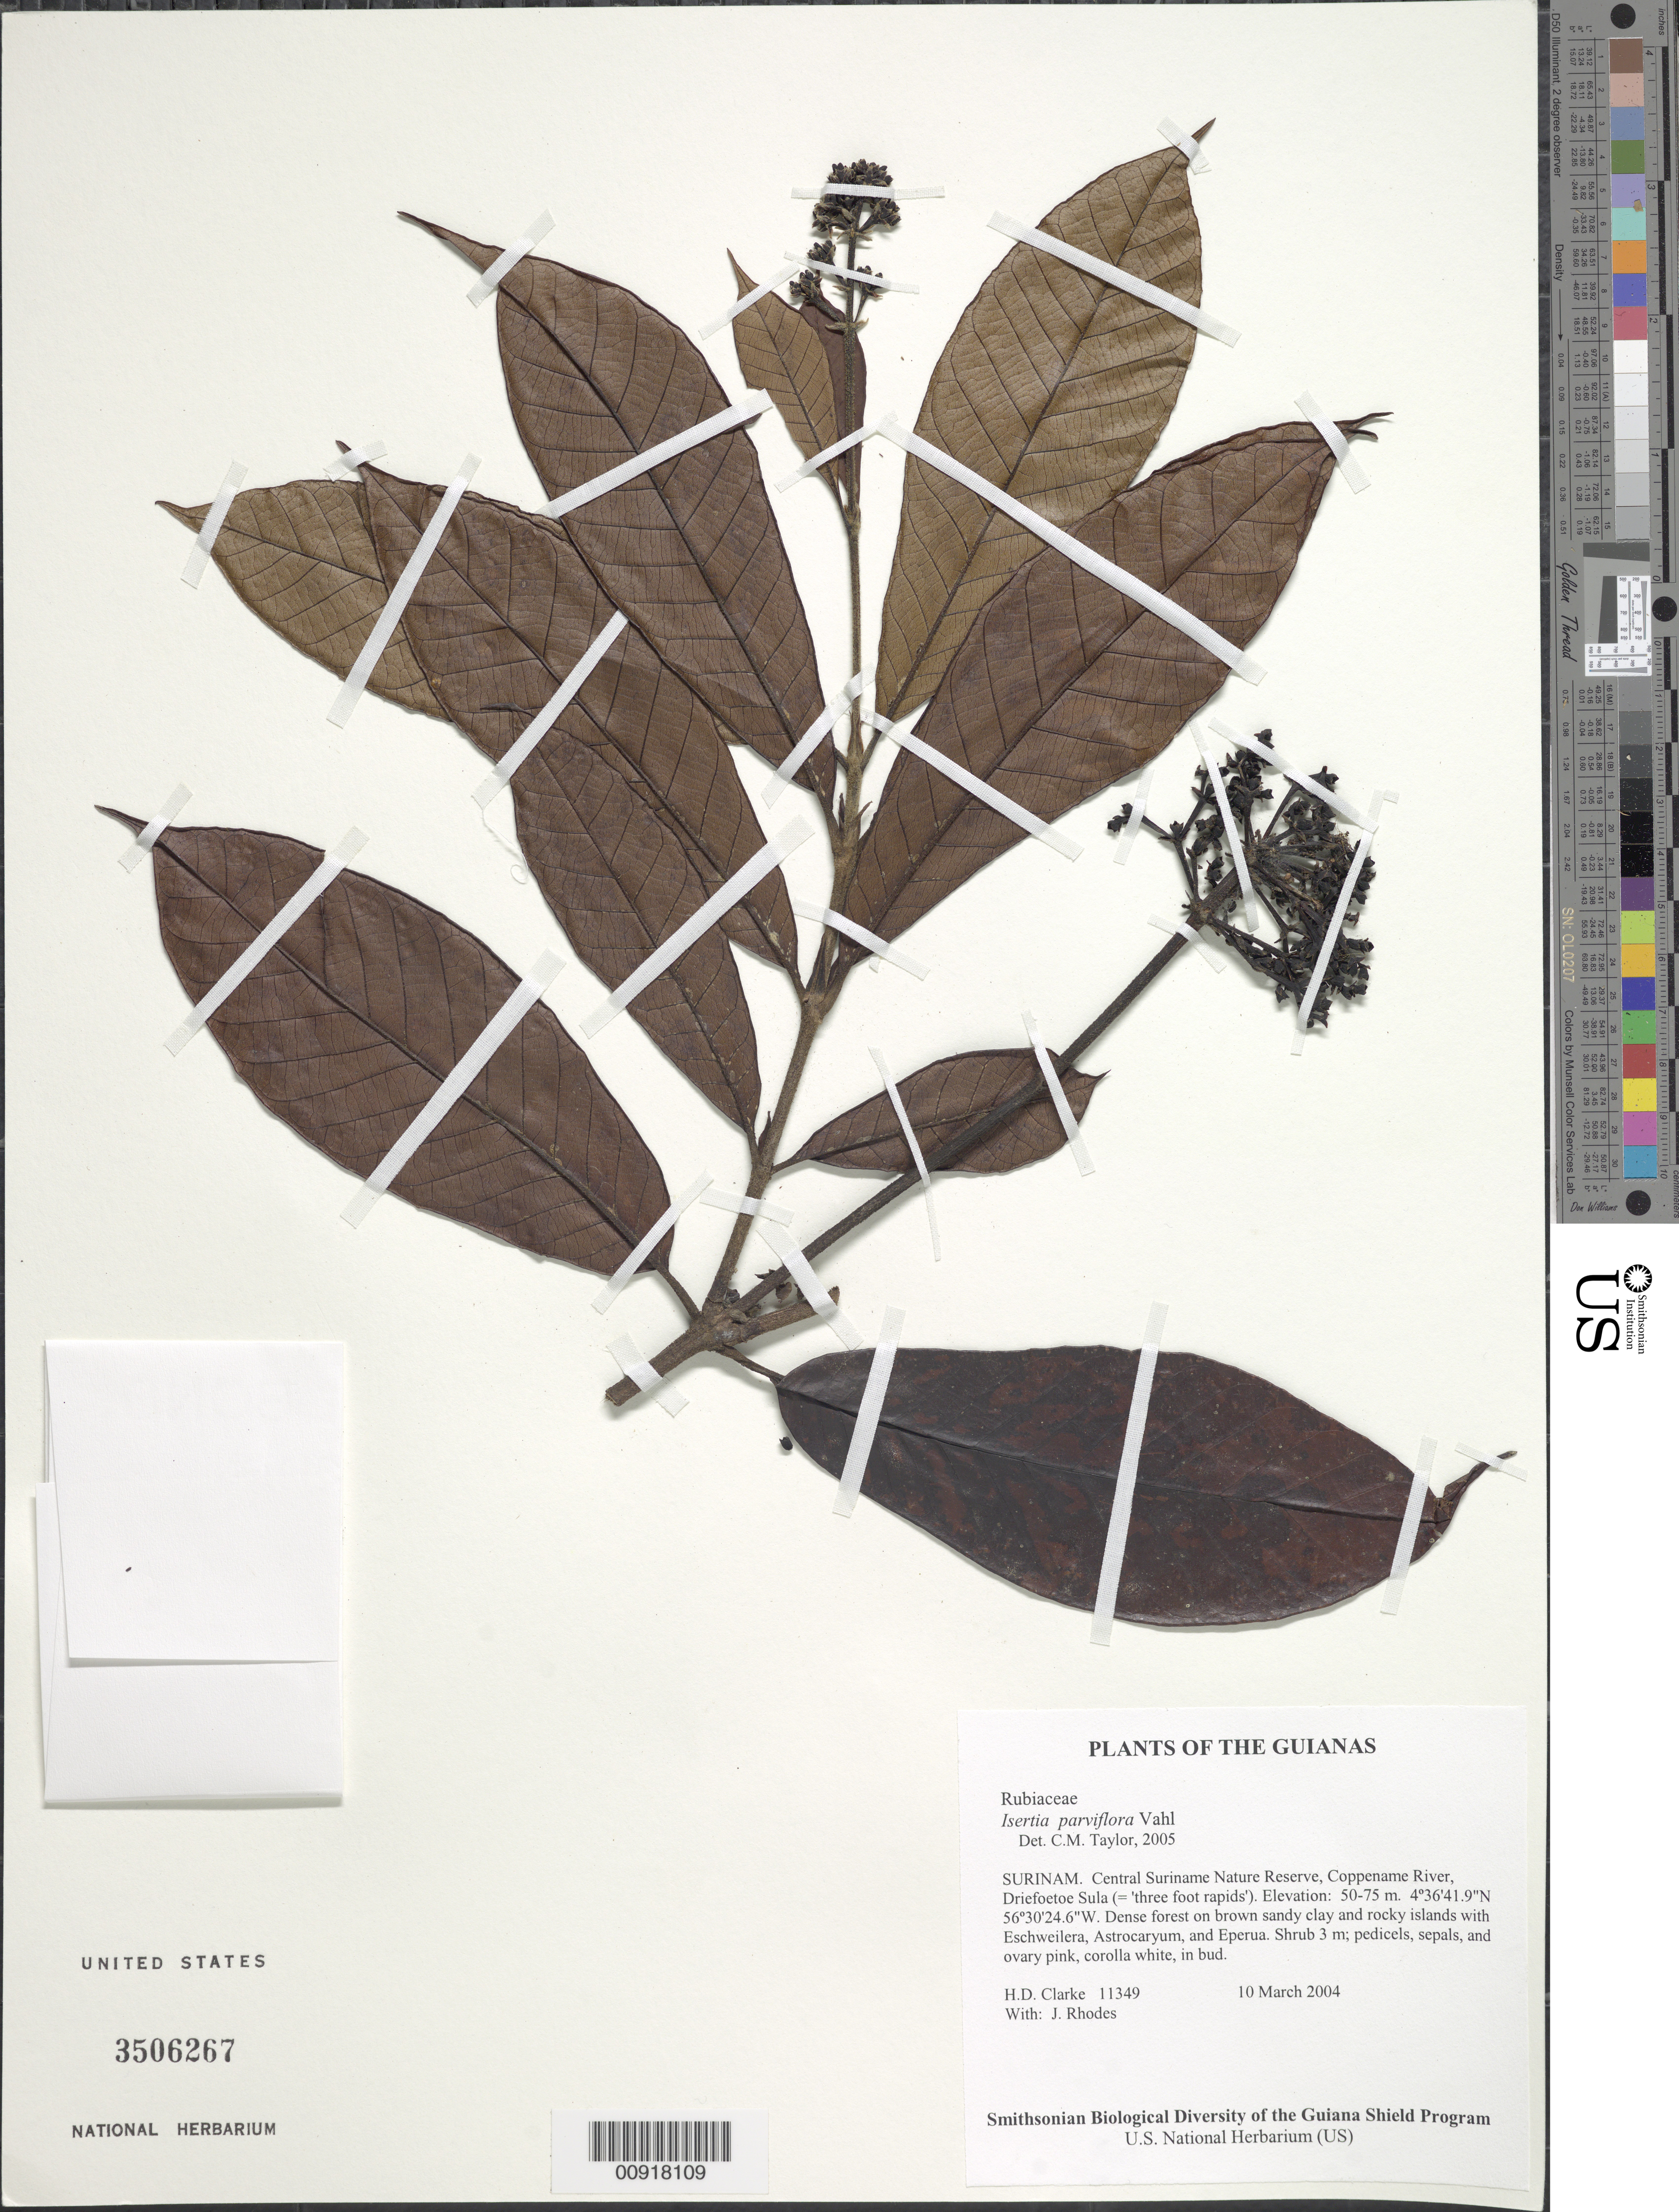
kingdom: Plantae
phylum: Tracheophyta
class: Magnoliopsida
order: Gentianales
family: Rubiaceae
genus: Isertia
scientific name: Isertia parviflora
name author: Vahl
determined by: Taylor, Charlotte M.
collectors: H. D. Clarke & J. Rhodes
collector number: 11349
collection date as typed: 10 March 2004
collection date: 2004-03-10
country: Suriname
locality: Central Suriname Nature Reserve, Coppename River, Driefoetoe Sula (= 'three foot rapids')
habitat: Dense forest on brown sandy clay and rocky islands with Eschweilera, Astrocaryum, and Eperua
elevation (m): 50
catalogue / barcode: US 3506267